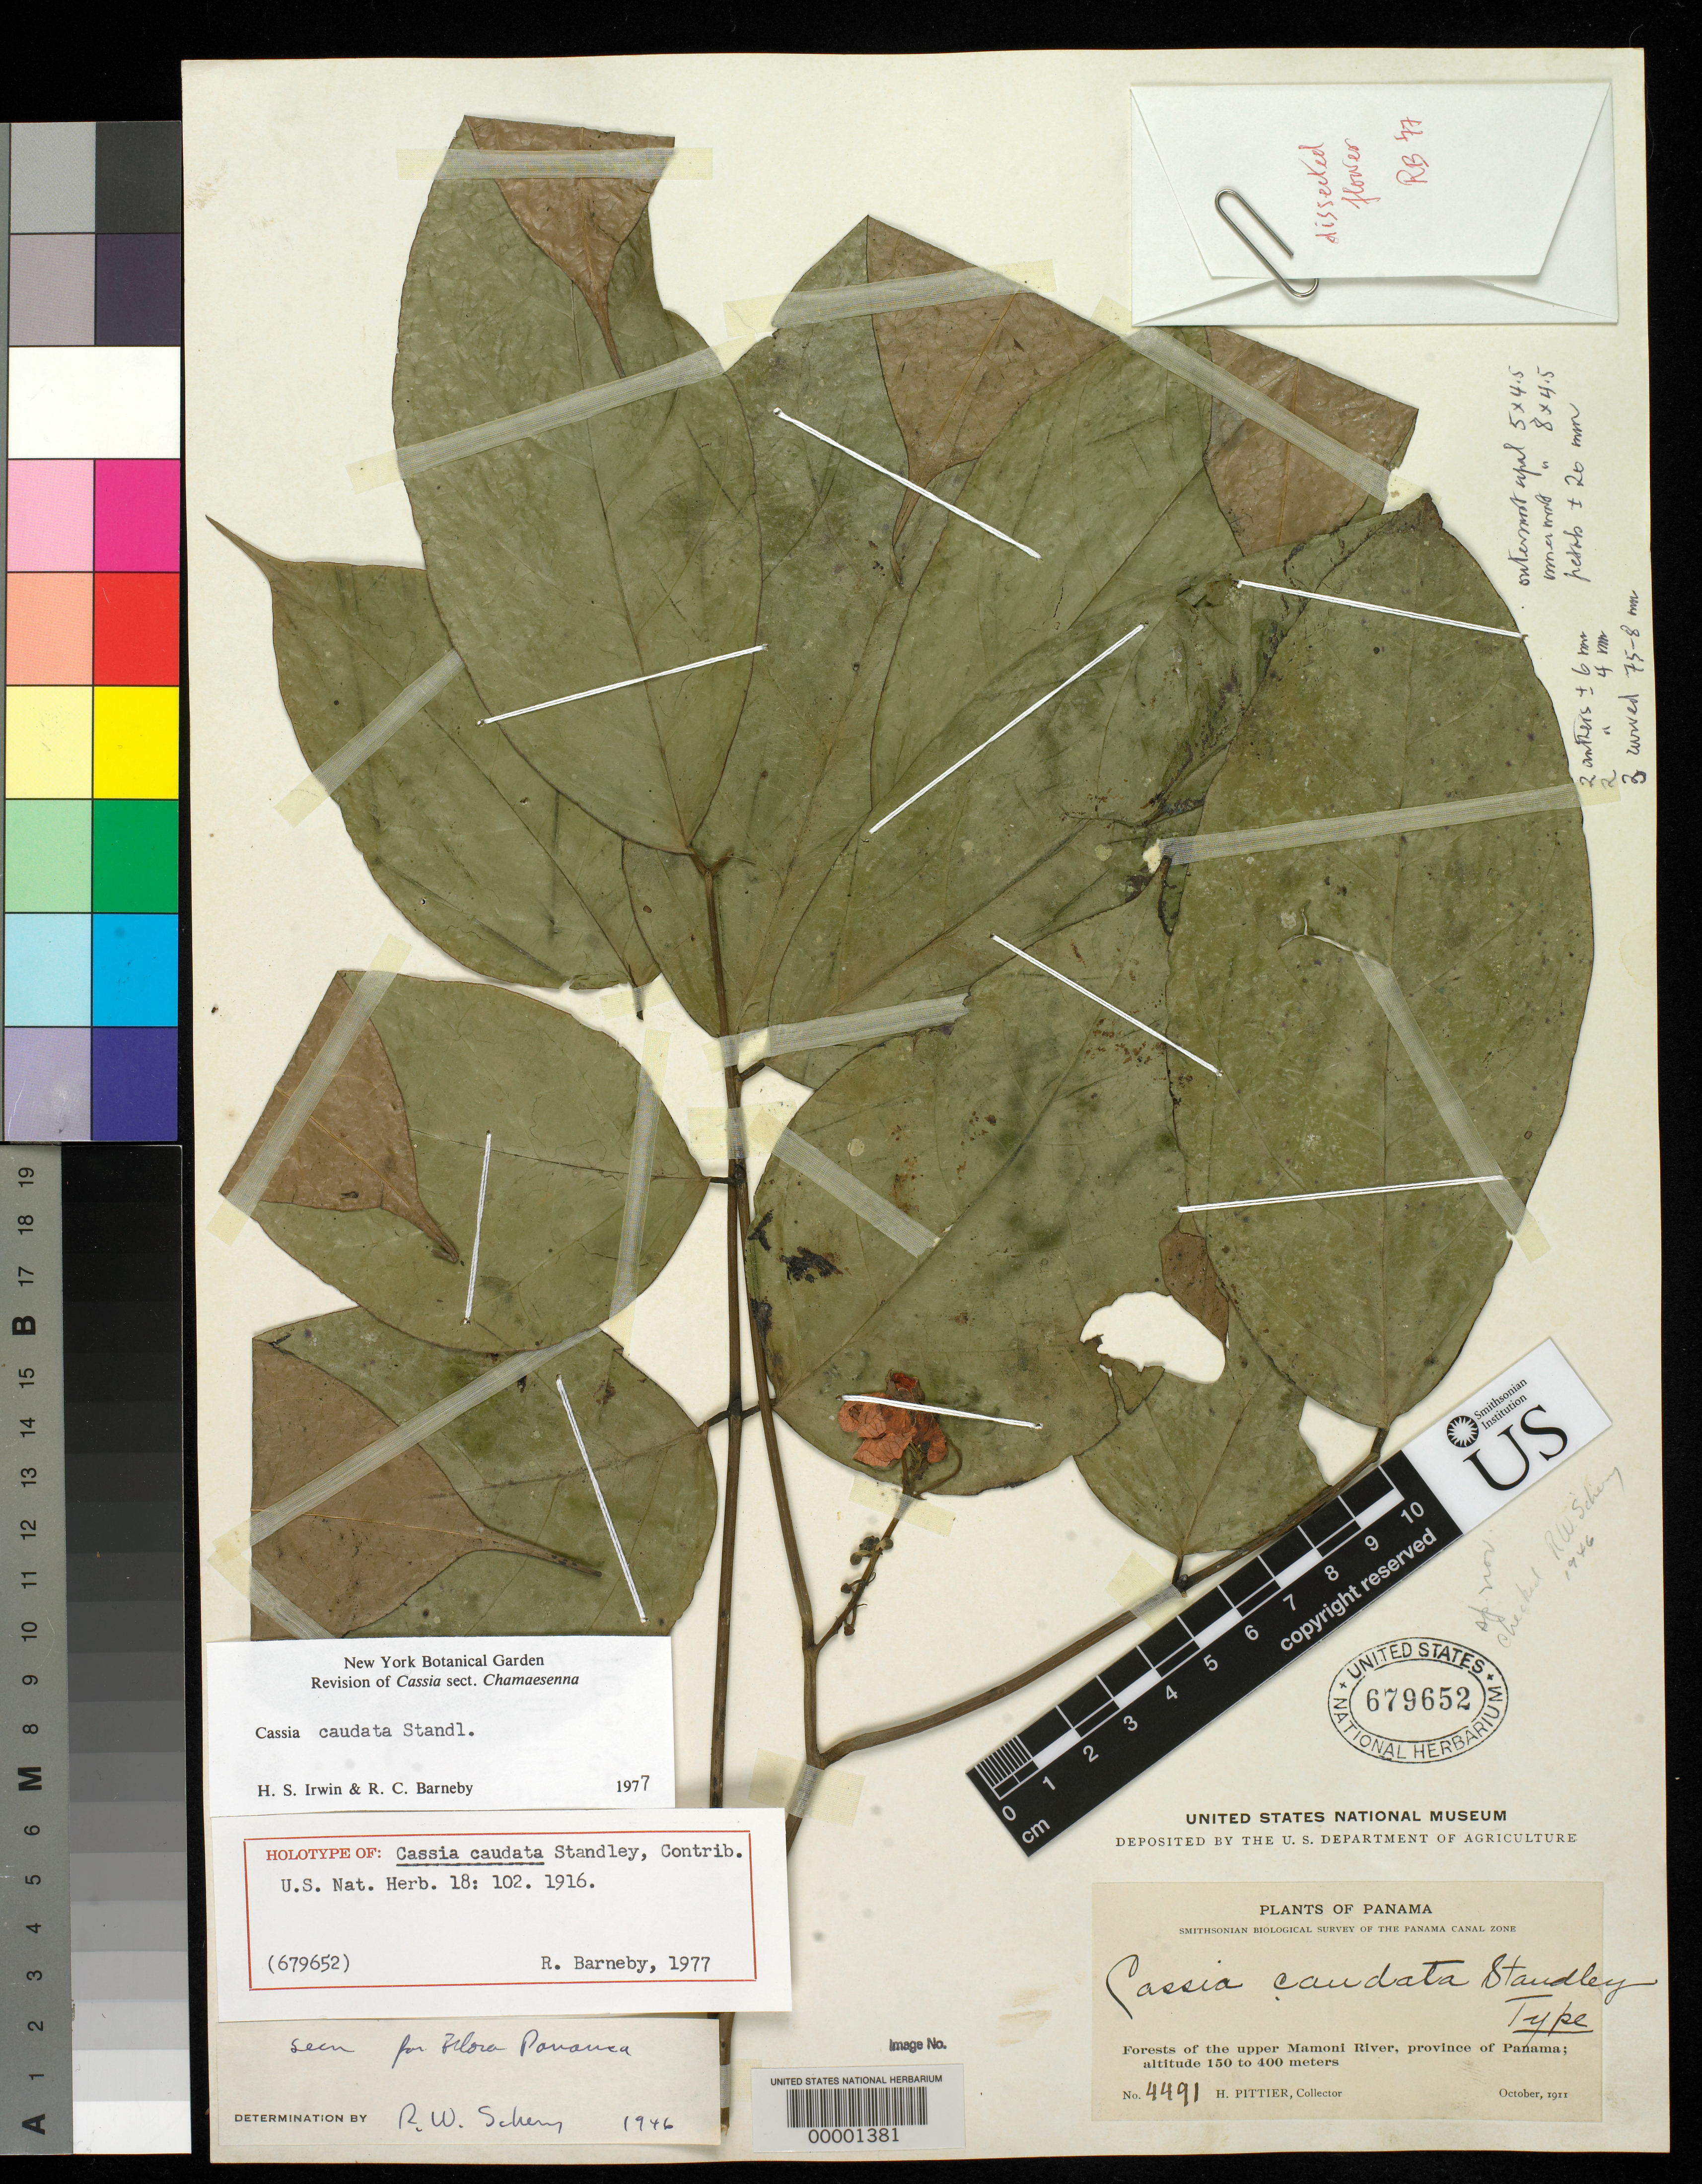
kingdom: Plantae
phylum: Tracheophyta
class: Magnoliopsida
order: Fabales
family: Fabaceae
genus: Cassia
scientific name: Cassia caudata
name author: Standl.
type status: Holotype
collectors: H. F. Pittier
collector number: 4491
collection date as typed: Oct 1911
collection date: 1911-10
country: Panama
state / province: Panamá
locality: Upper Mamoni River.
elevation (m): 150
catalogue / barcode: US 679652